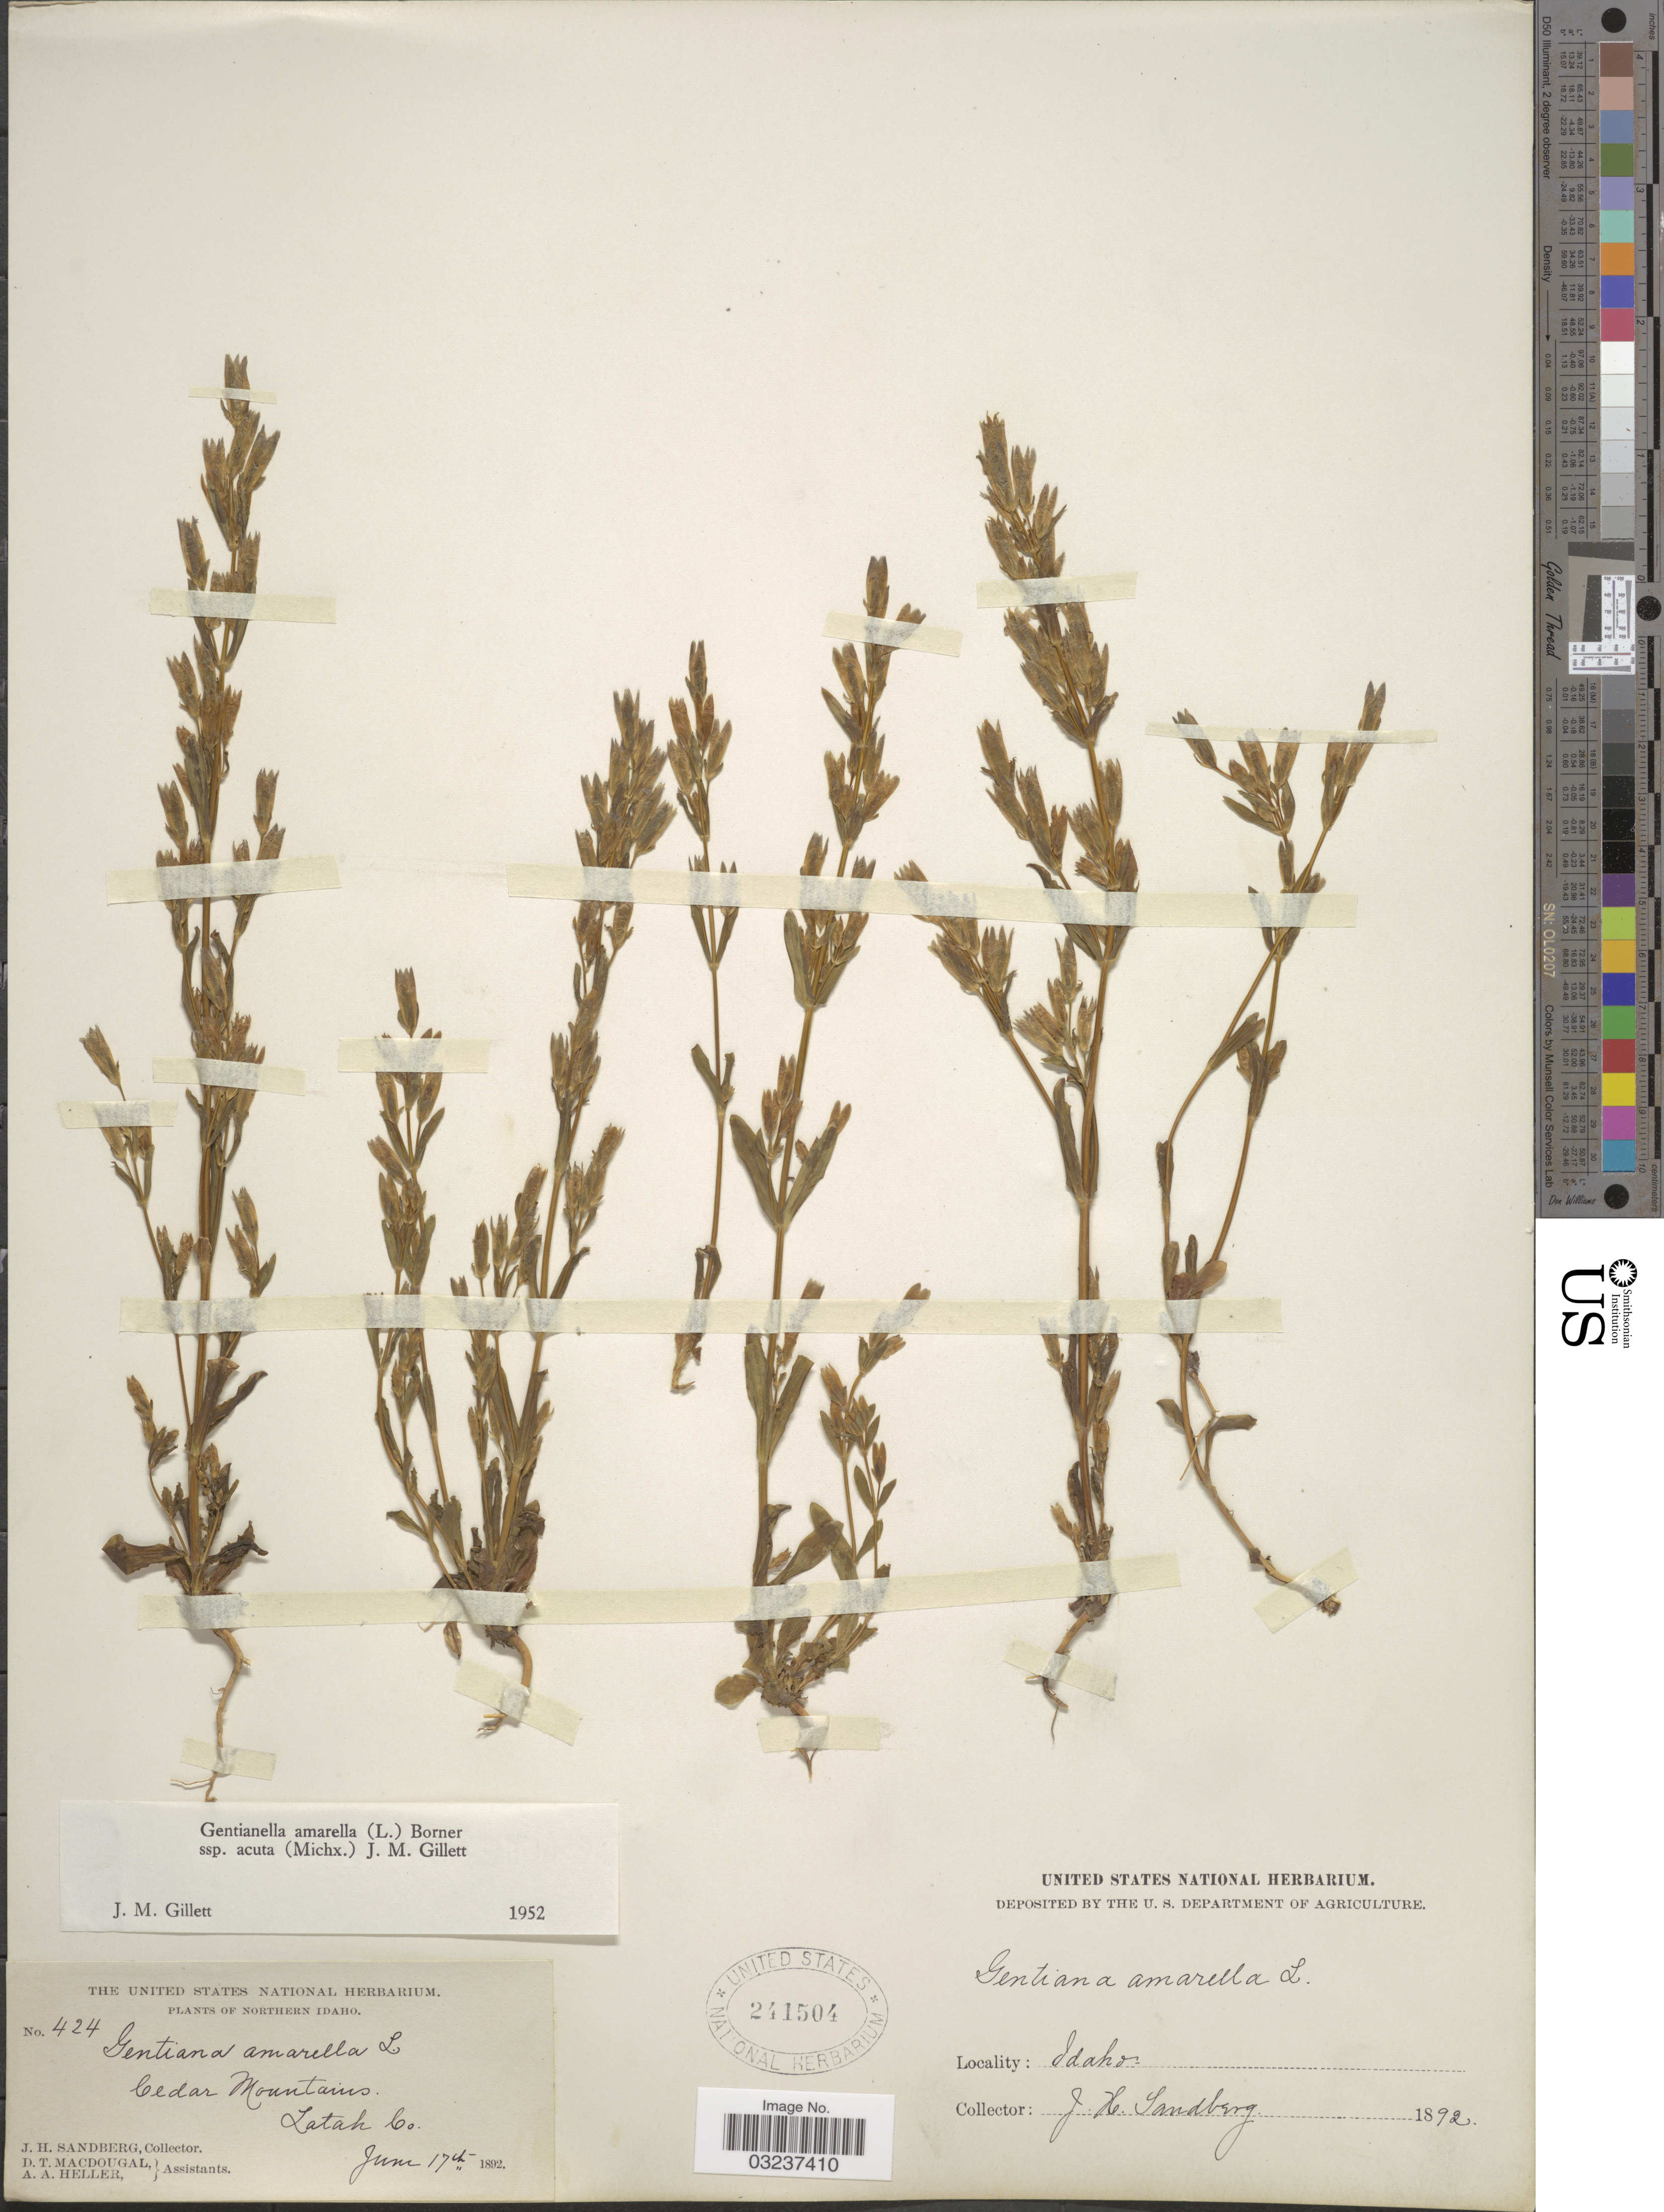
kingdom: Plantae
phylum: Tracheophyta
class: Magnoliopsida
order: Gentianales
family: Gentianaceae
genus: Gentianella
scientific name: Gentianella amarella subsp. acuta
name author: (Michx.) J.M. Gillett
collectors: J. H. Sandberg, D. T. MacDougal & A. A. Heller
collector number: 424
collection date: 1892-06-17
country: United States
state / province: Idaho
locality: Northern Idaho. Cedar Mountains. Latah Co.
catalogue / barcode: US 241504